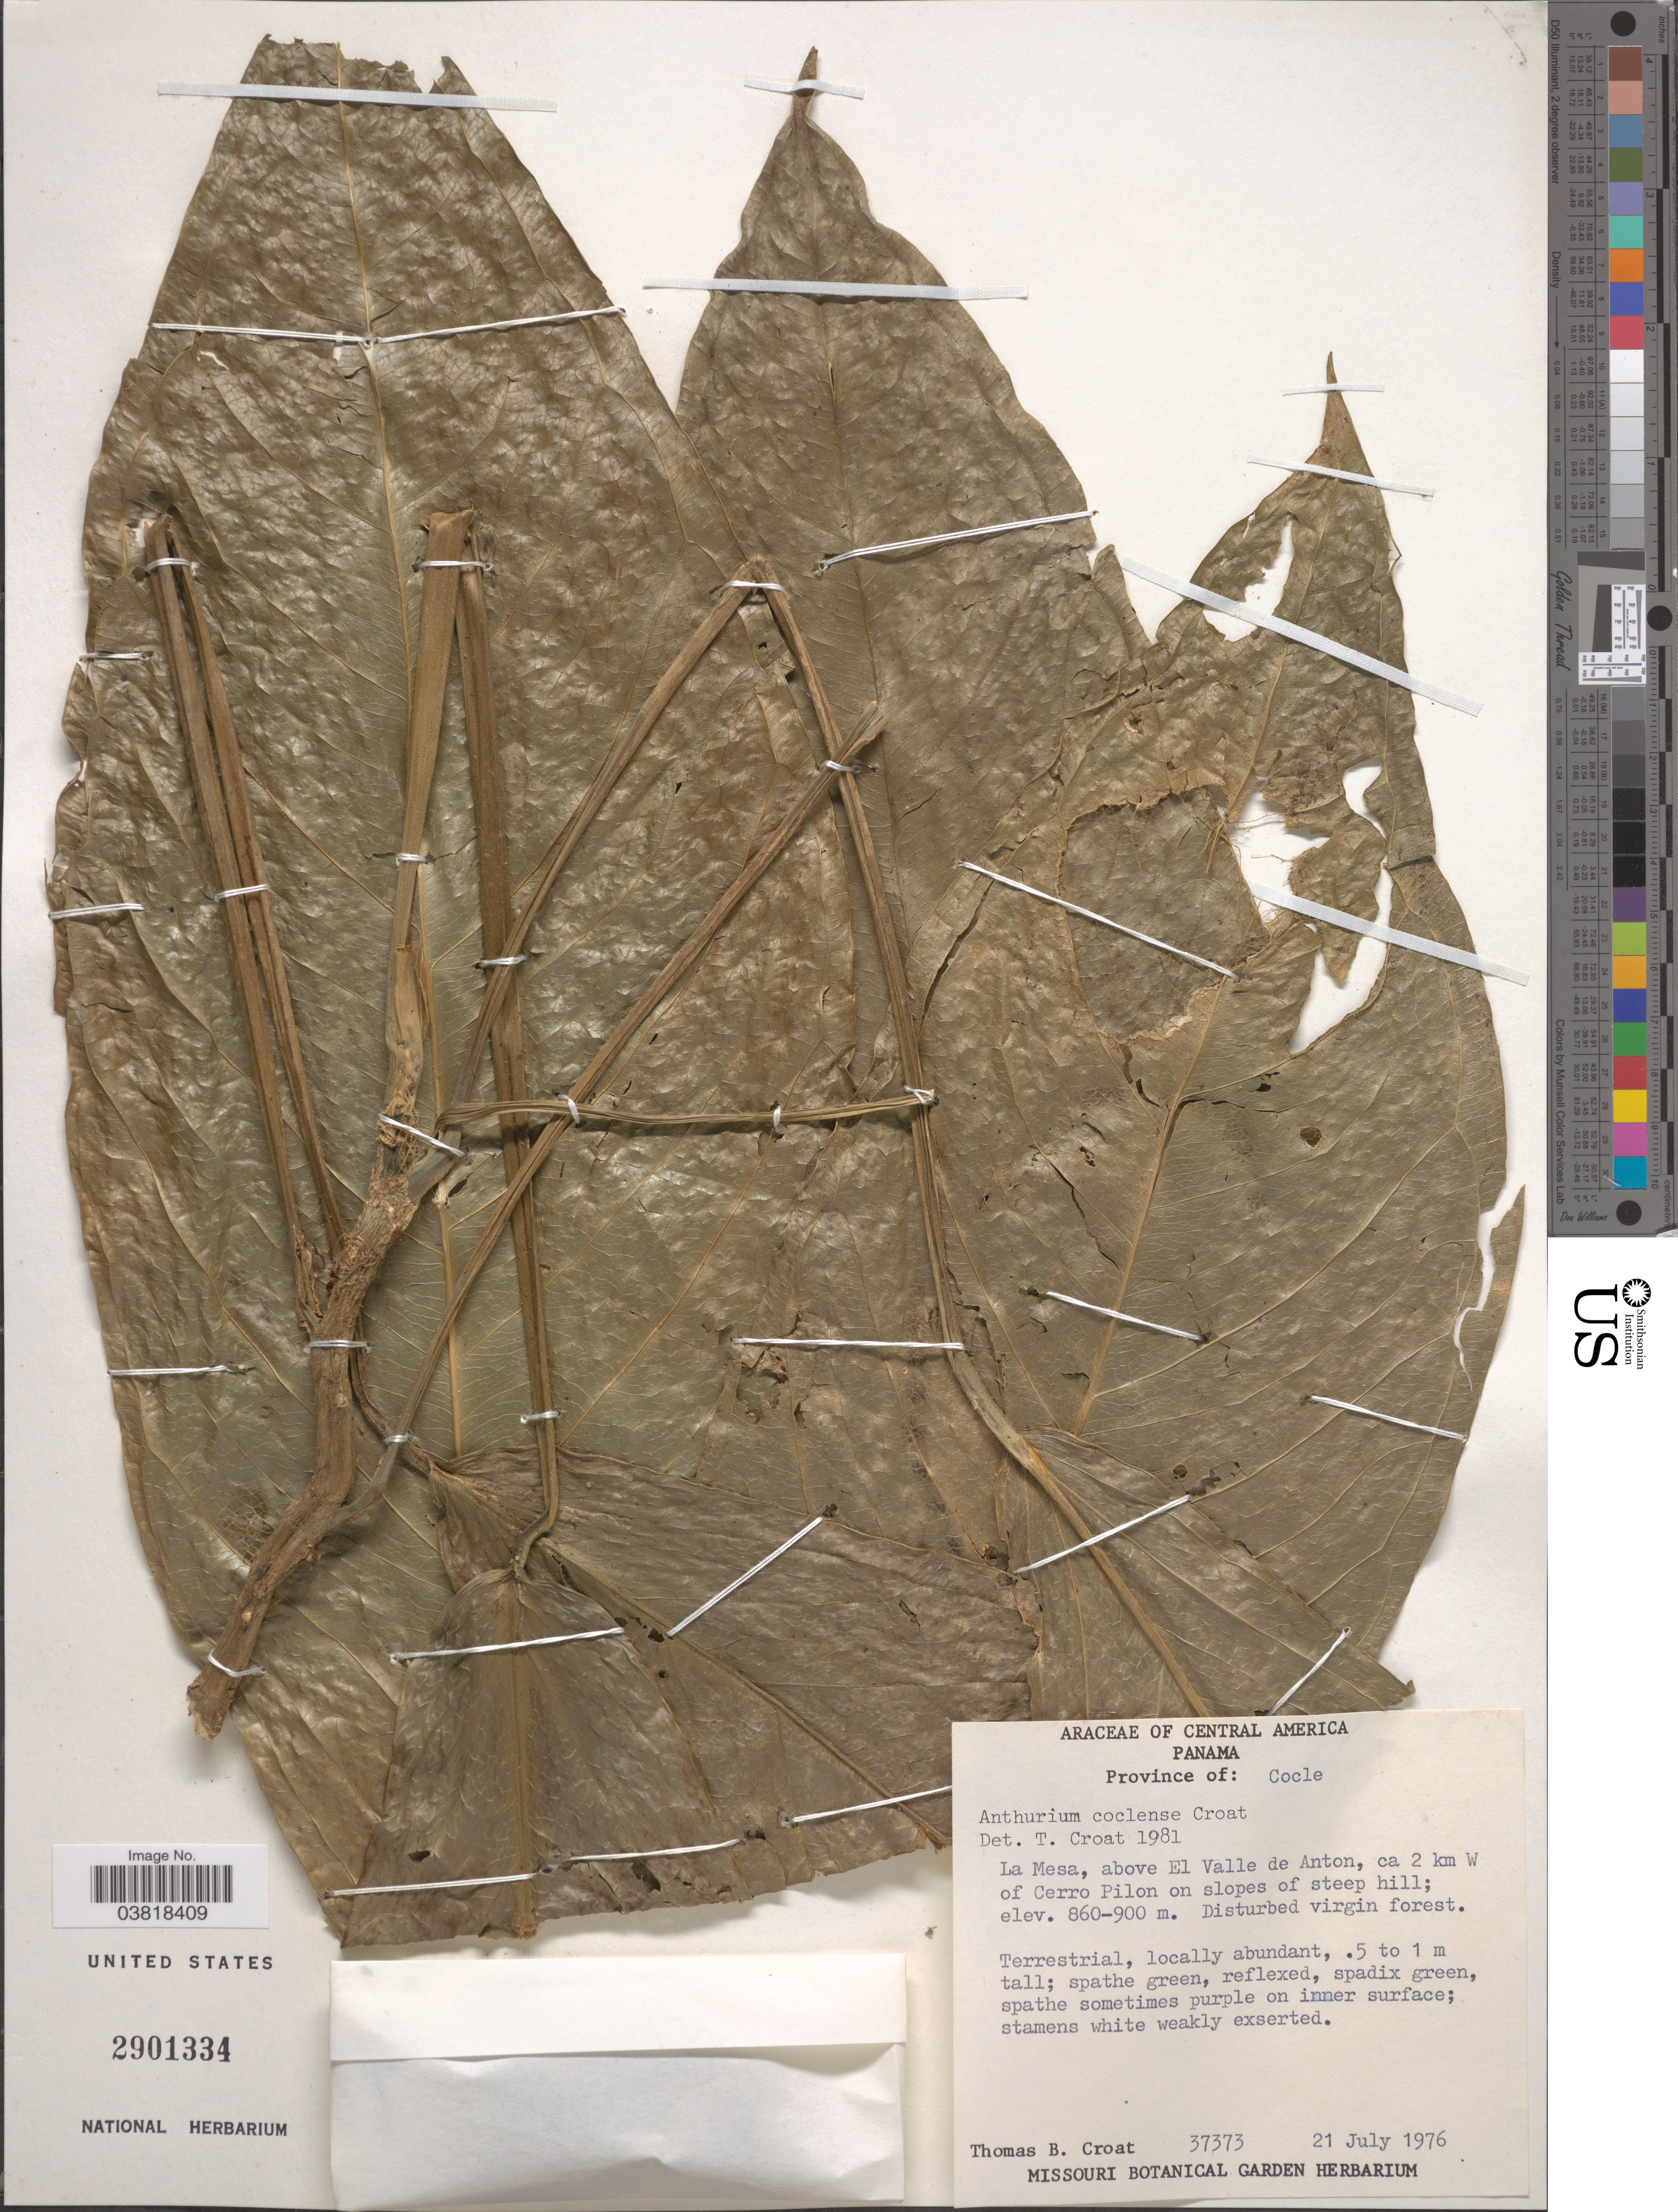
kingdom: Plantae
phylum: Tracheophyta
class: Liliopsida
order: Alismatales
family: Araceae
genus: Anthurium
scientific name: Anthurium coclense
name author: Croat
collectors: T. B. Croat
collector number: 37373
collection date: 1976-07-21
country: Panama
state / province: Cocle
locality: La Mesa, above El Valle de Anton, ca 2 km W of Cerro Pilon on slopes of steep hill.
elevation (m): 860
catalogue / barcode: US 2901334